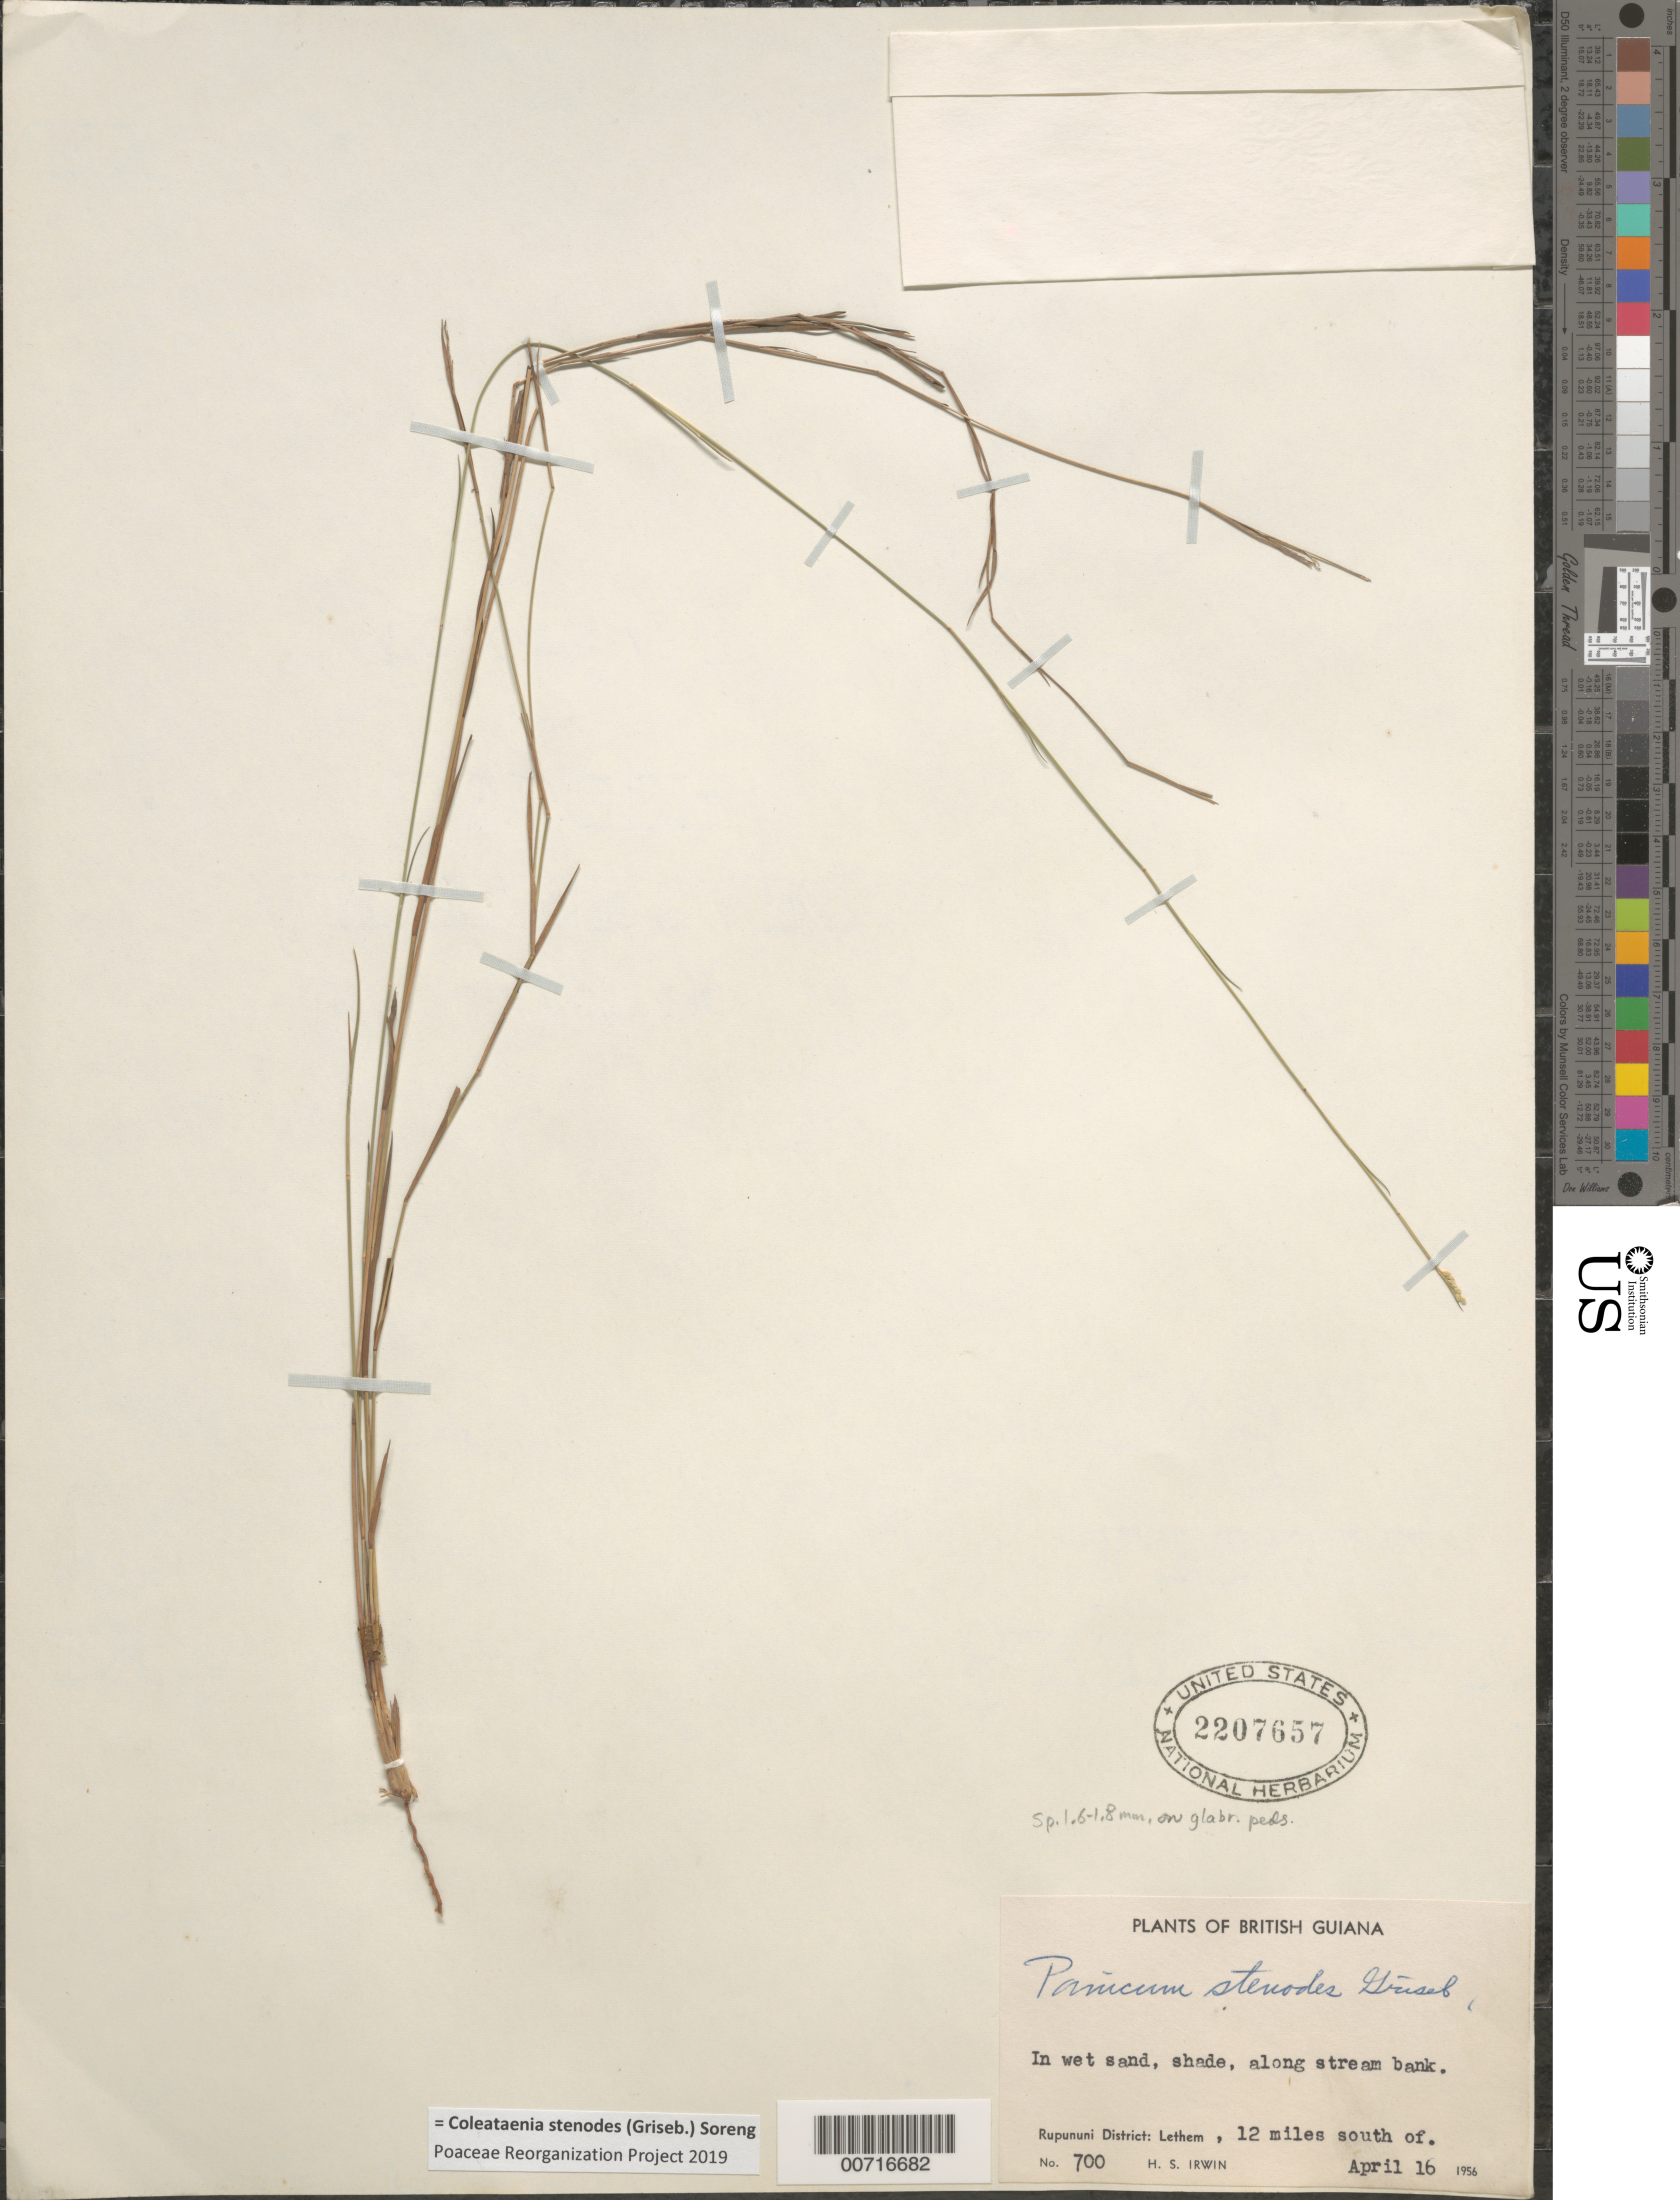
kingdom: Plantae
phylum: Tracheophyta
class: Liliopsida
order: Poales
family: Poaceae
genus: Panicum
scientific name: Panicum stenodes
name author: Griseb.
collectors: H. Irwin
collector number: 700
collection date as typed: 16-Apr-56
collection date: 1956-04-16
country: Guyana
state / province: U. Takutu-U. Essequibo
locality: Rupununi Dist., 12 mi. S of Lethem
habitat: Wet sand, shade, along stream bank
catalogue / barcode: US 2207657